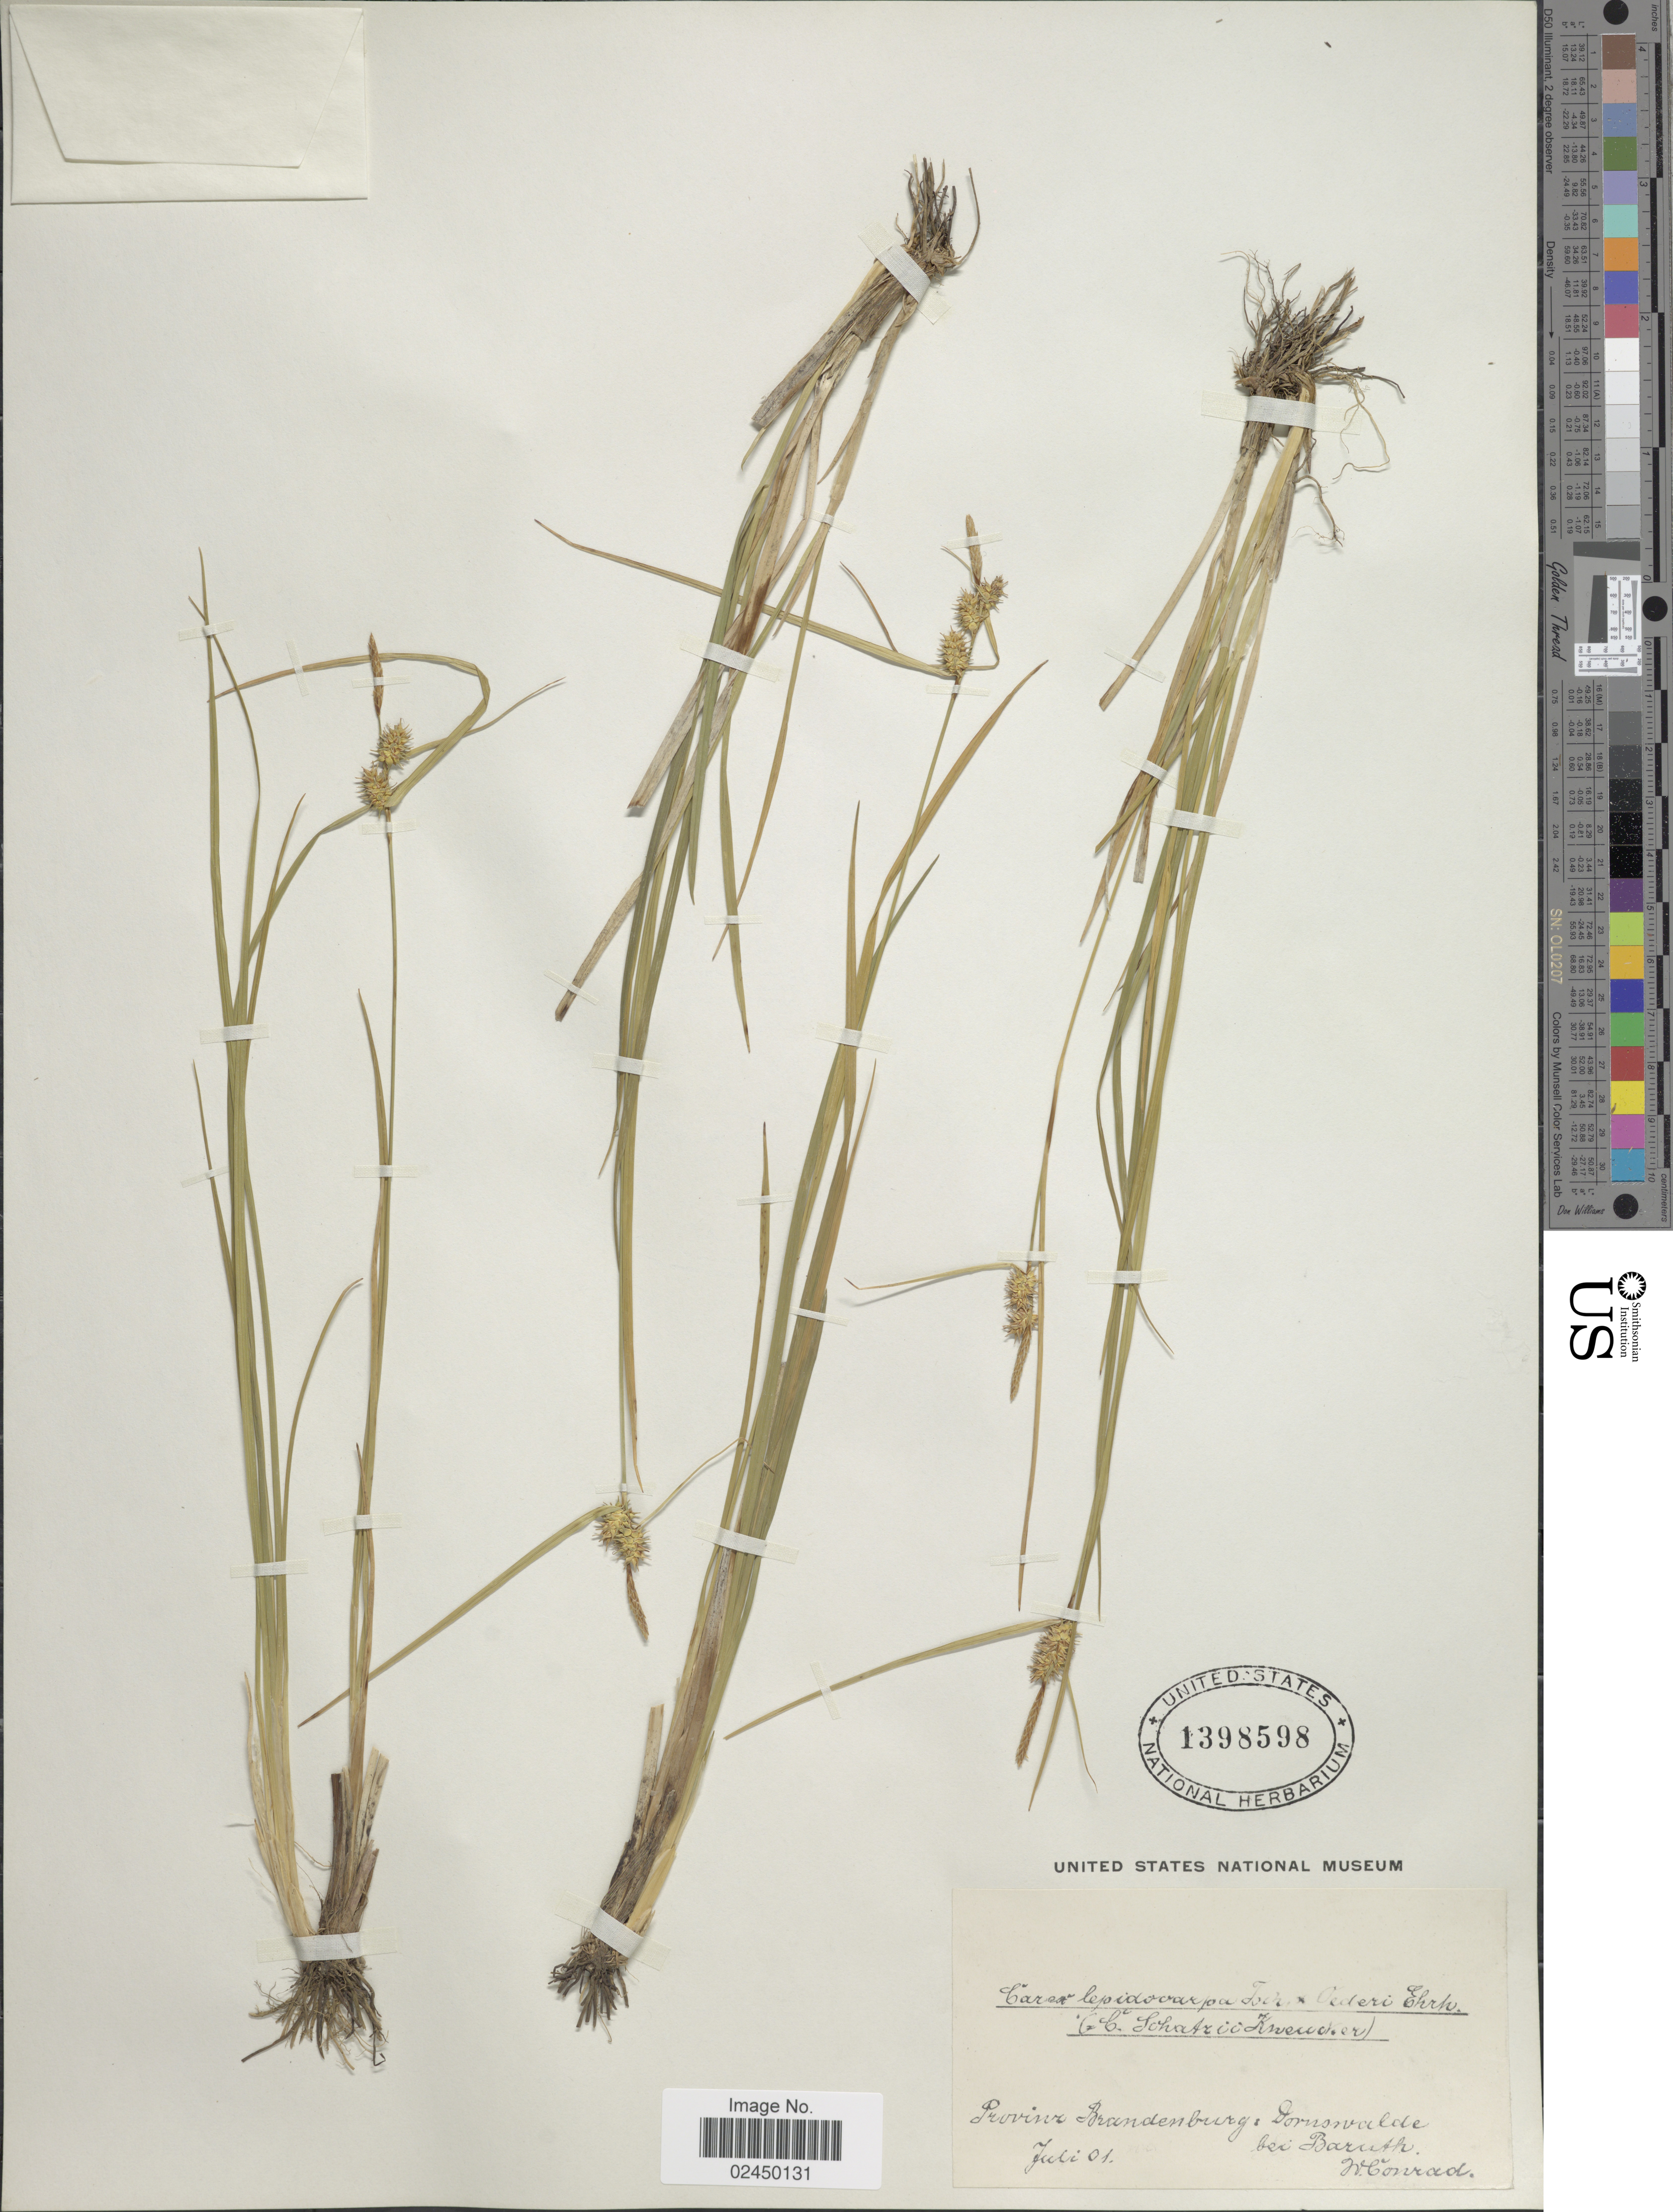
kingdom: Plantae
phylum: Tracheophyta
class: Liliopsida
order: Poales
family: Cyperaceae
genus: Carex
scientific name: Carex lepidocarpa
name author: Tausch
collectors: W. Conrad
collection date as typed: Transcribed d/m/y: /7/1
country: Germany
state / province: Brandenburg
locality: Dornswalde bei Baruth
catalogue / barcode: US 1398598